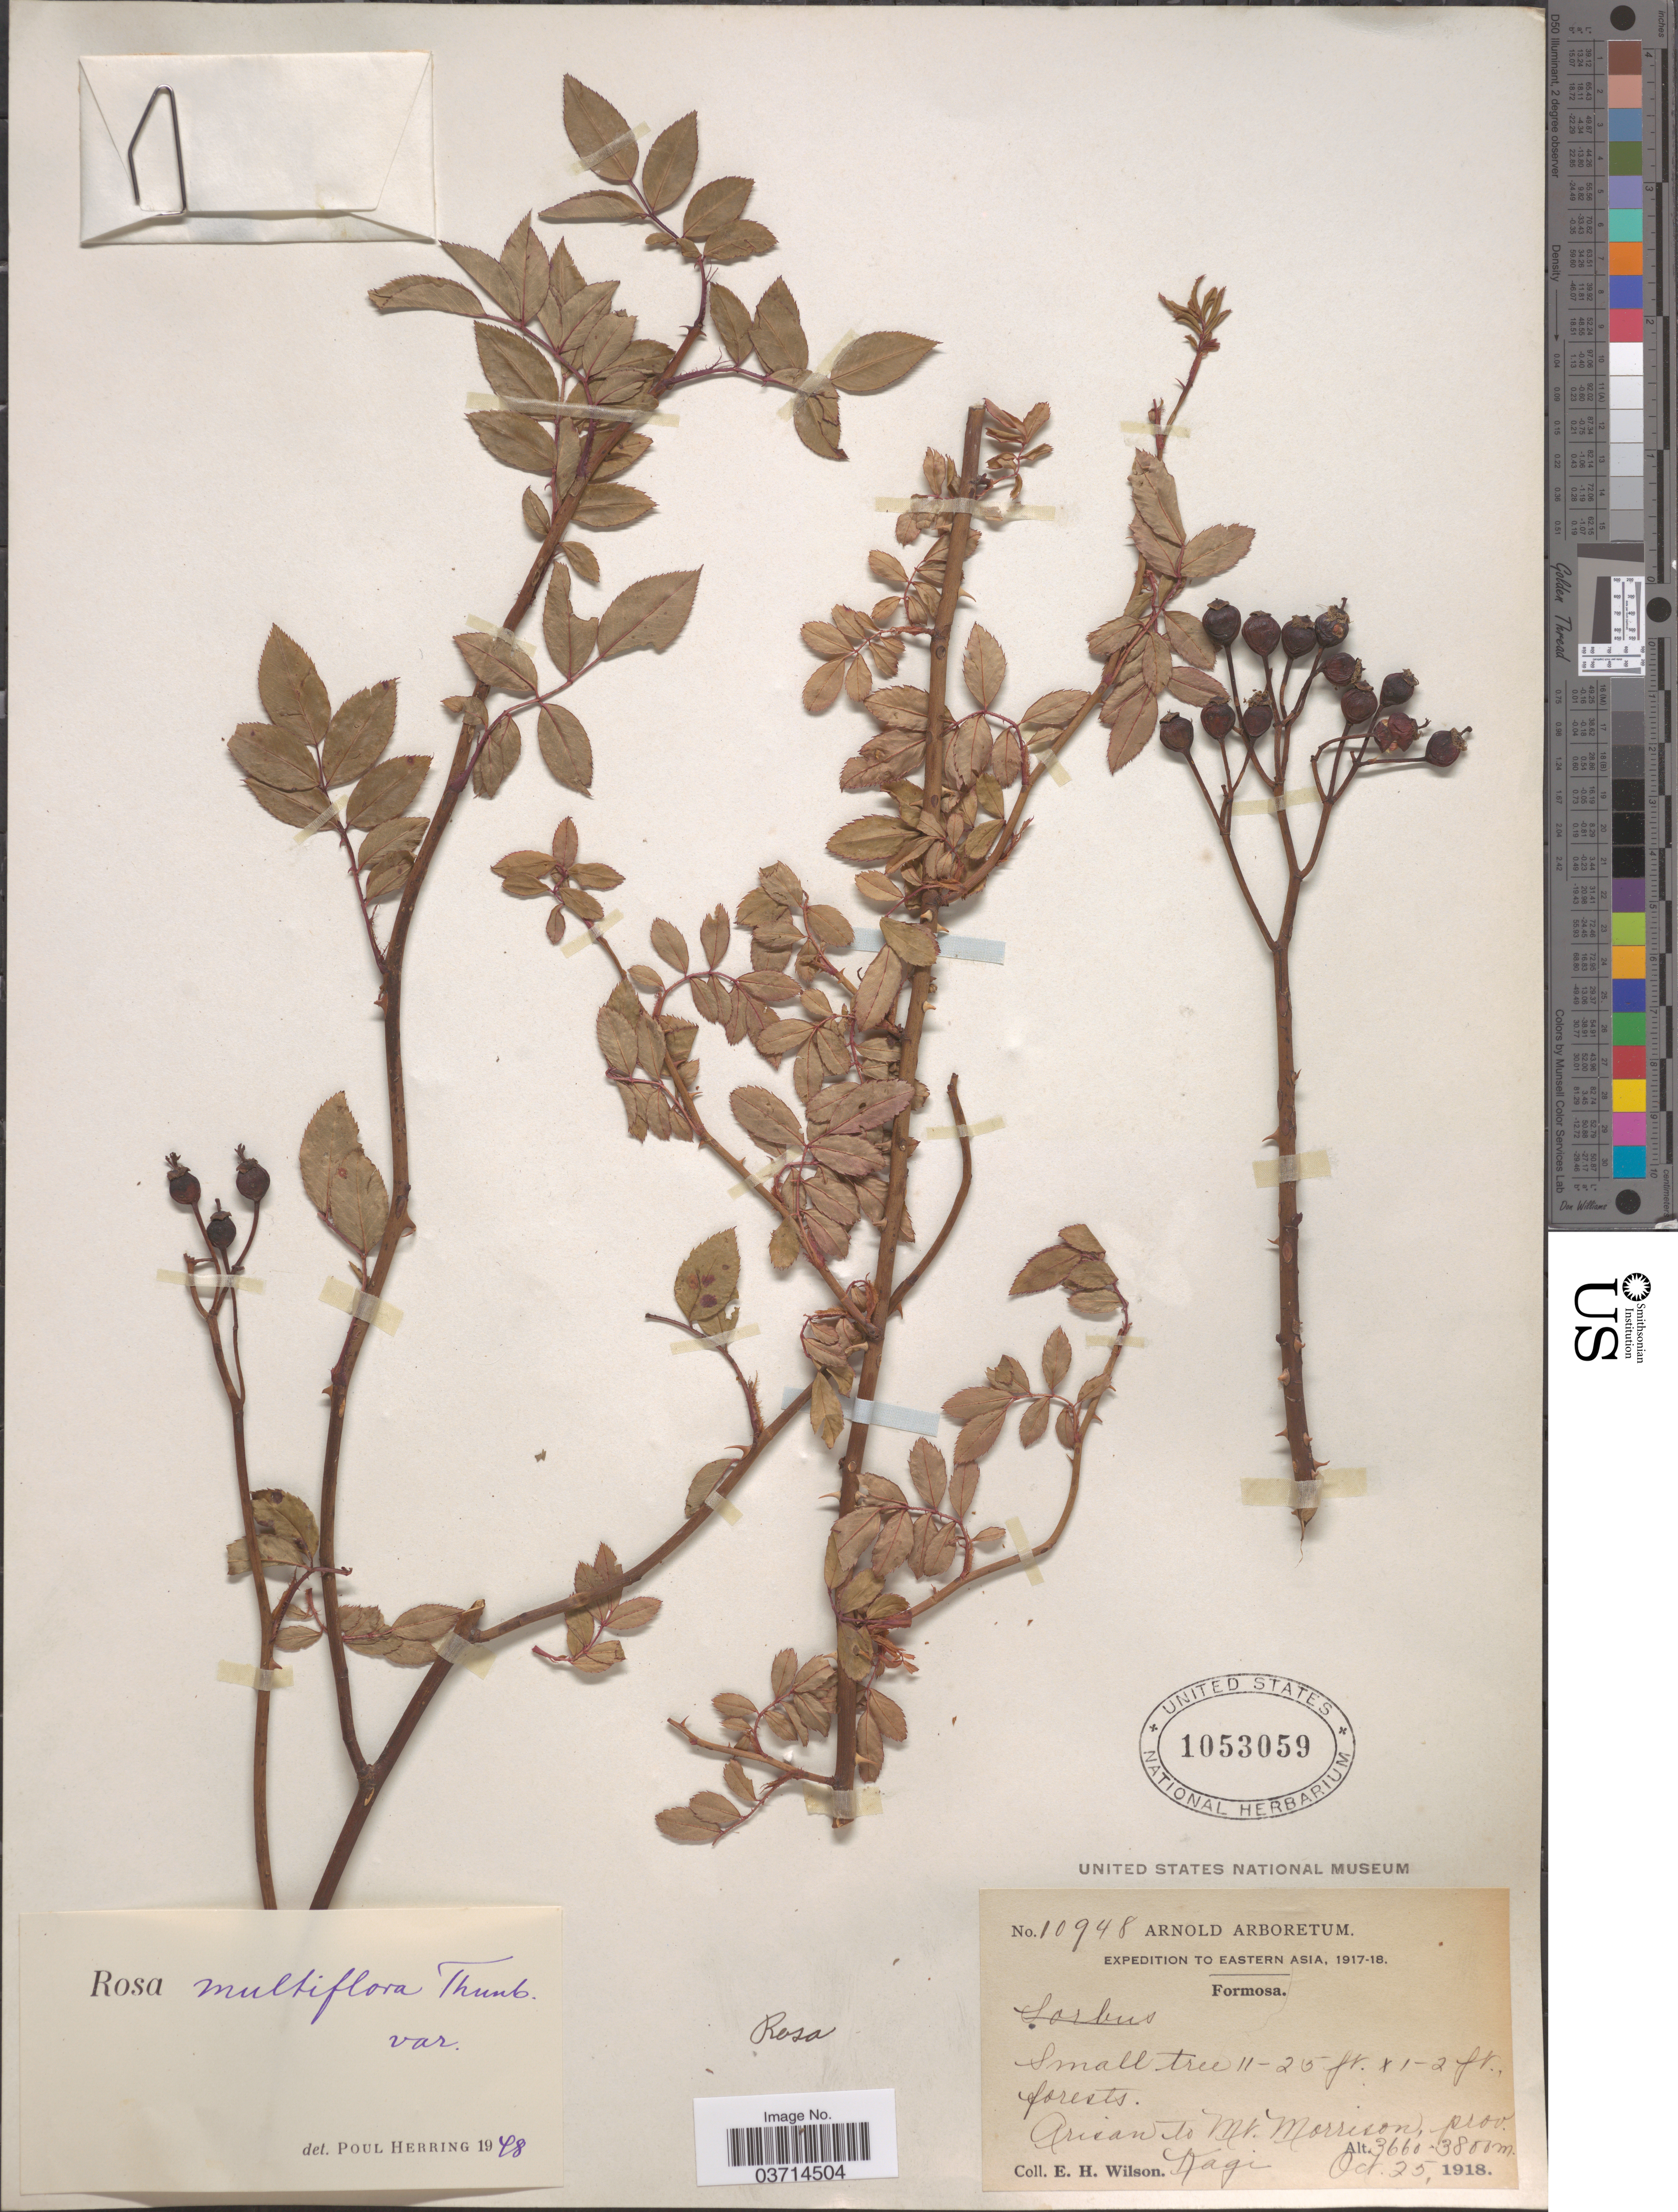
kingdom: Plantae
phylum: Tracheophyta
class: Magnoliopsida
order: Rosales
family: Rosaceae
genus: Rosa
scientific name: Rosa multiflora var. legitima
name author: Regel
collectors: E. Wilson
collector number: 10948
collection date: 1918-10-25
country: Taiwan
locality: Eastern Asia. Formosa. Arisan to Mt. Morrison, prov. Kagi.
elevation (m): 3660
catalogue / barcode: US 1053059